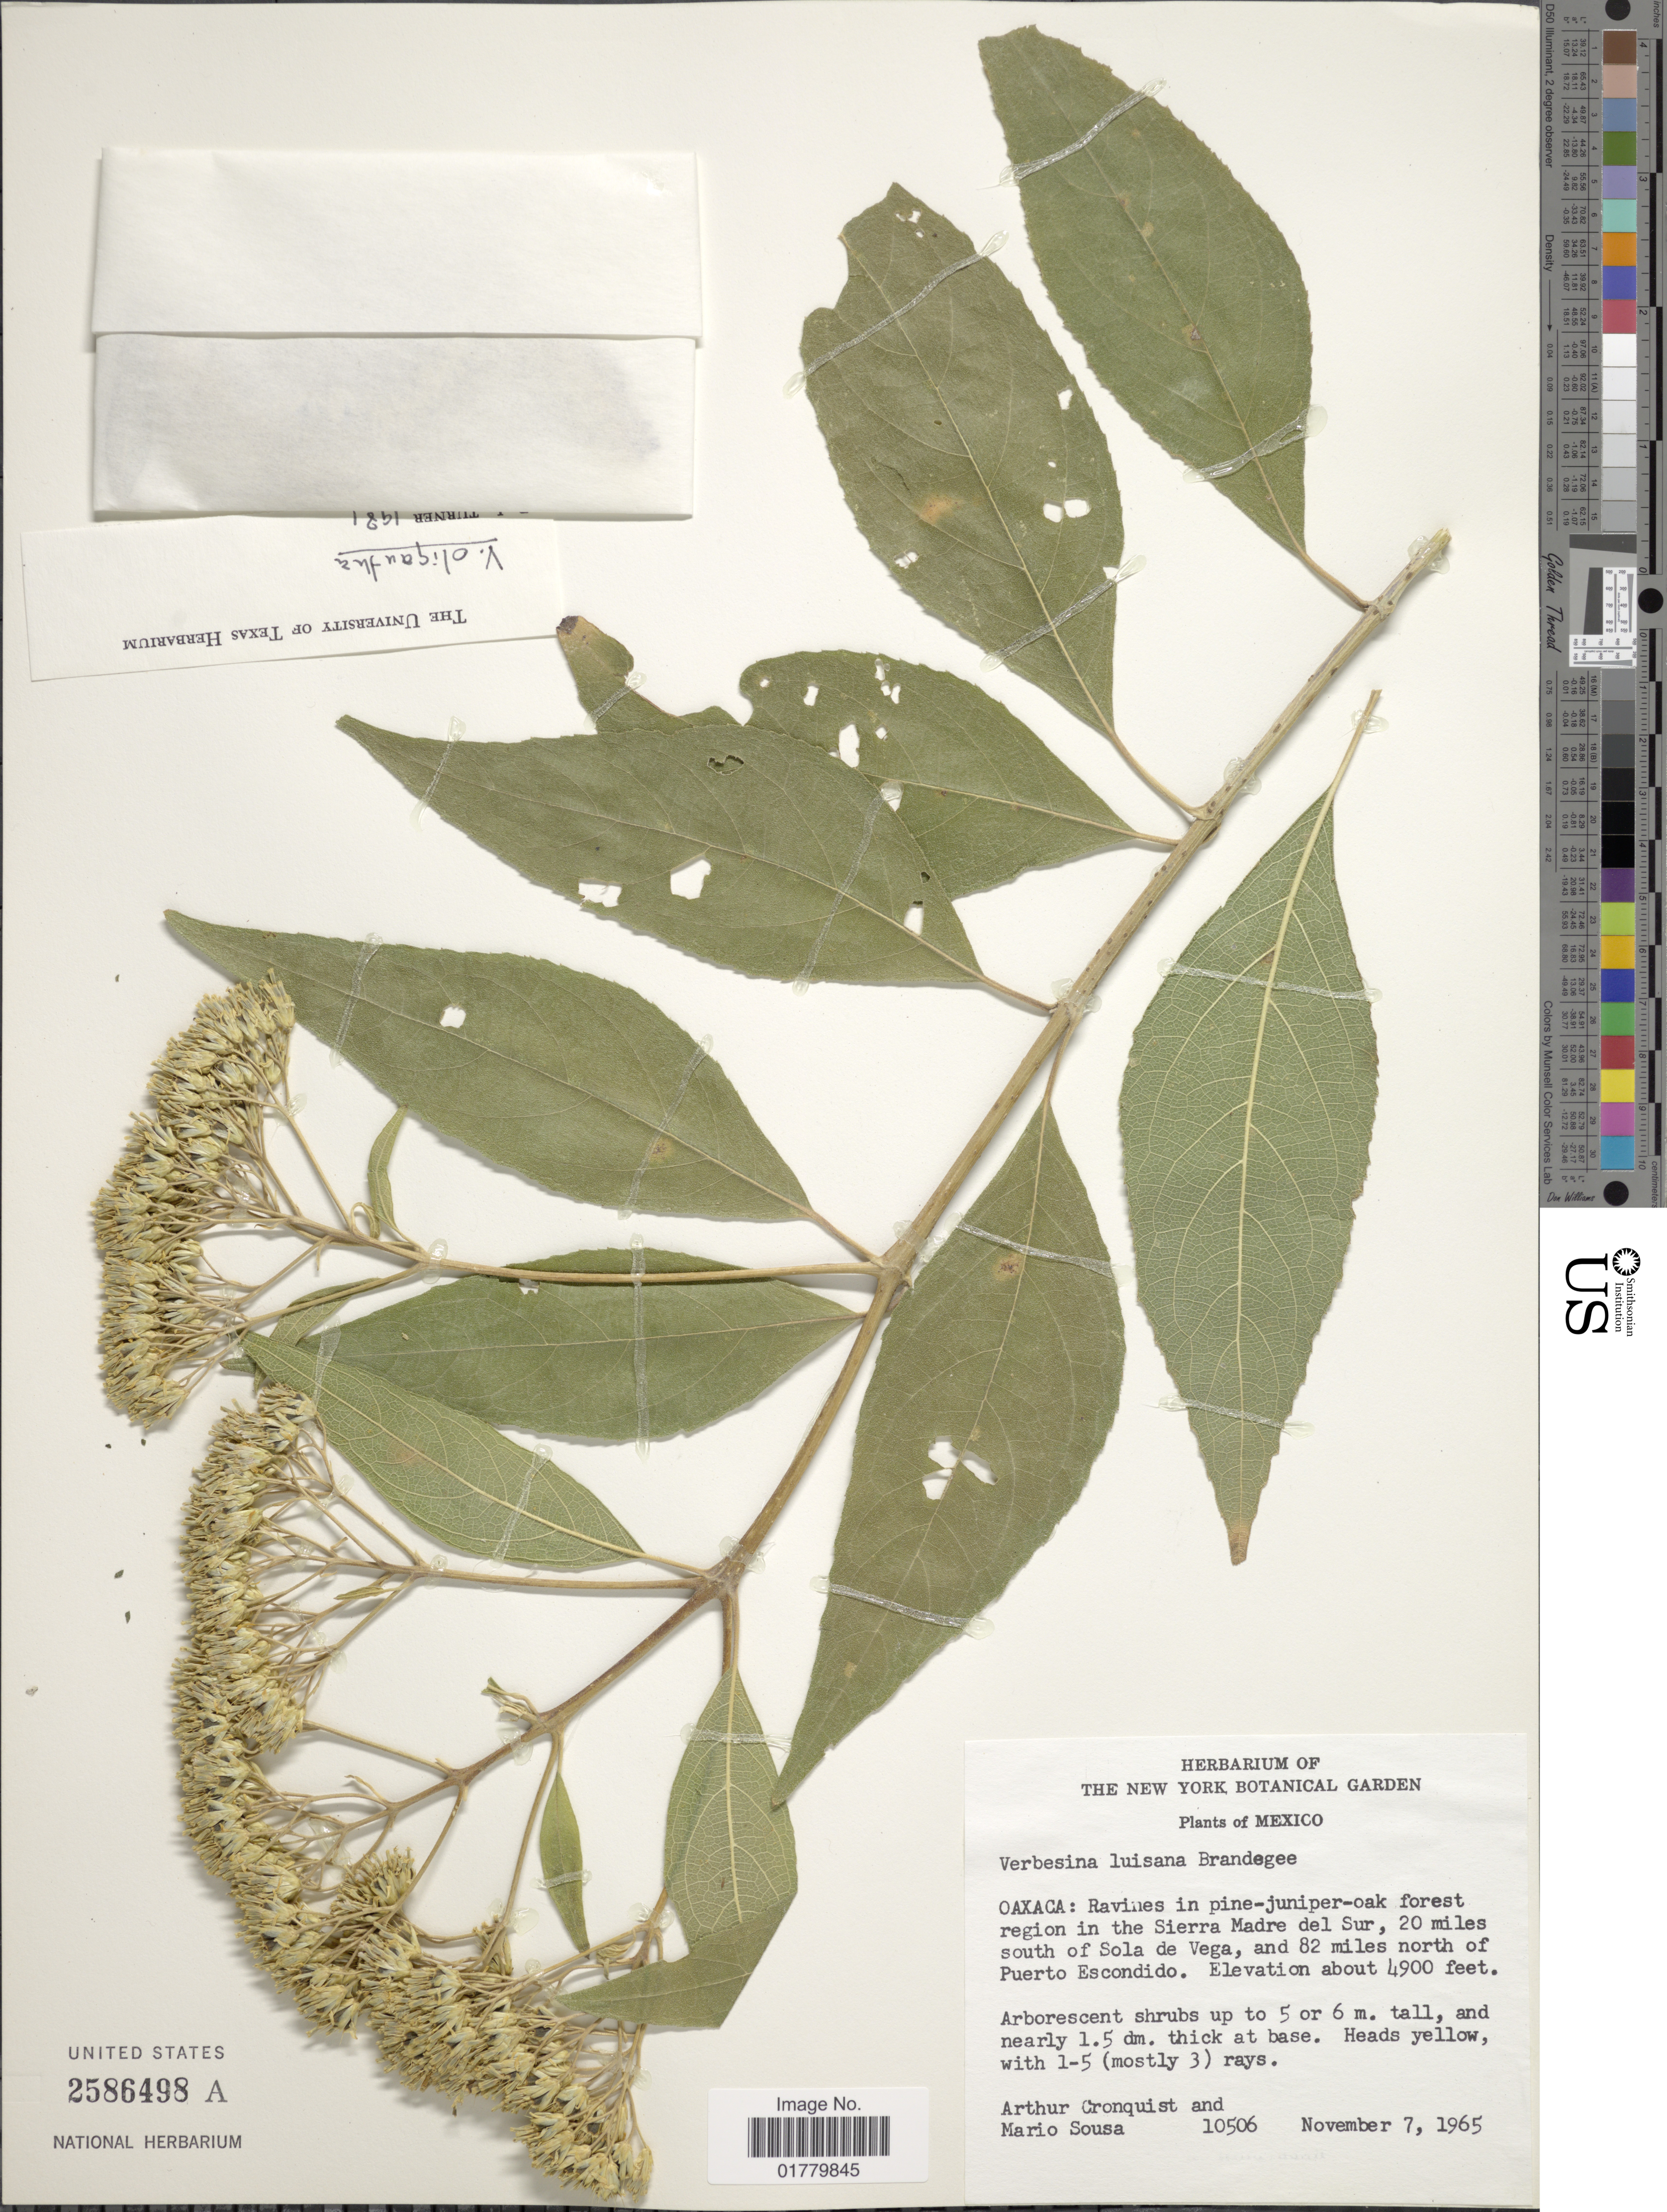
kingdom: Plantae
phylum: Tracheophyta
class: Magnoliopsida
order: Asterales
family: Asteraceae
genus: Verbesina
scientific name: Verbesina luisana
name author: Brandegee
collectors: A. J. Cronquist & M. Sousa S.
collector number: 10506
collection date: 1965-11-07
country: Mexico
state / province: Oaxaca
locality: Ravines in pine-juniper-oak forest region in the Sierra Madre del Sur, 20 miles south of Sola de Vega, and 82 miles north of Puerto Escondido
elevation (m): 1494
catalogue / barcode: US 2586498A